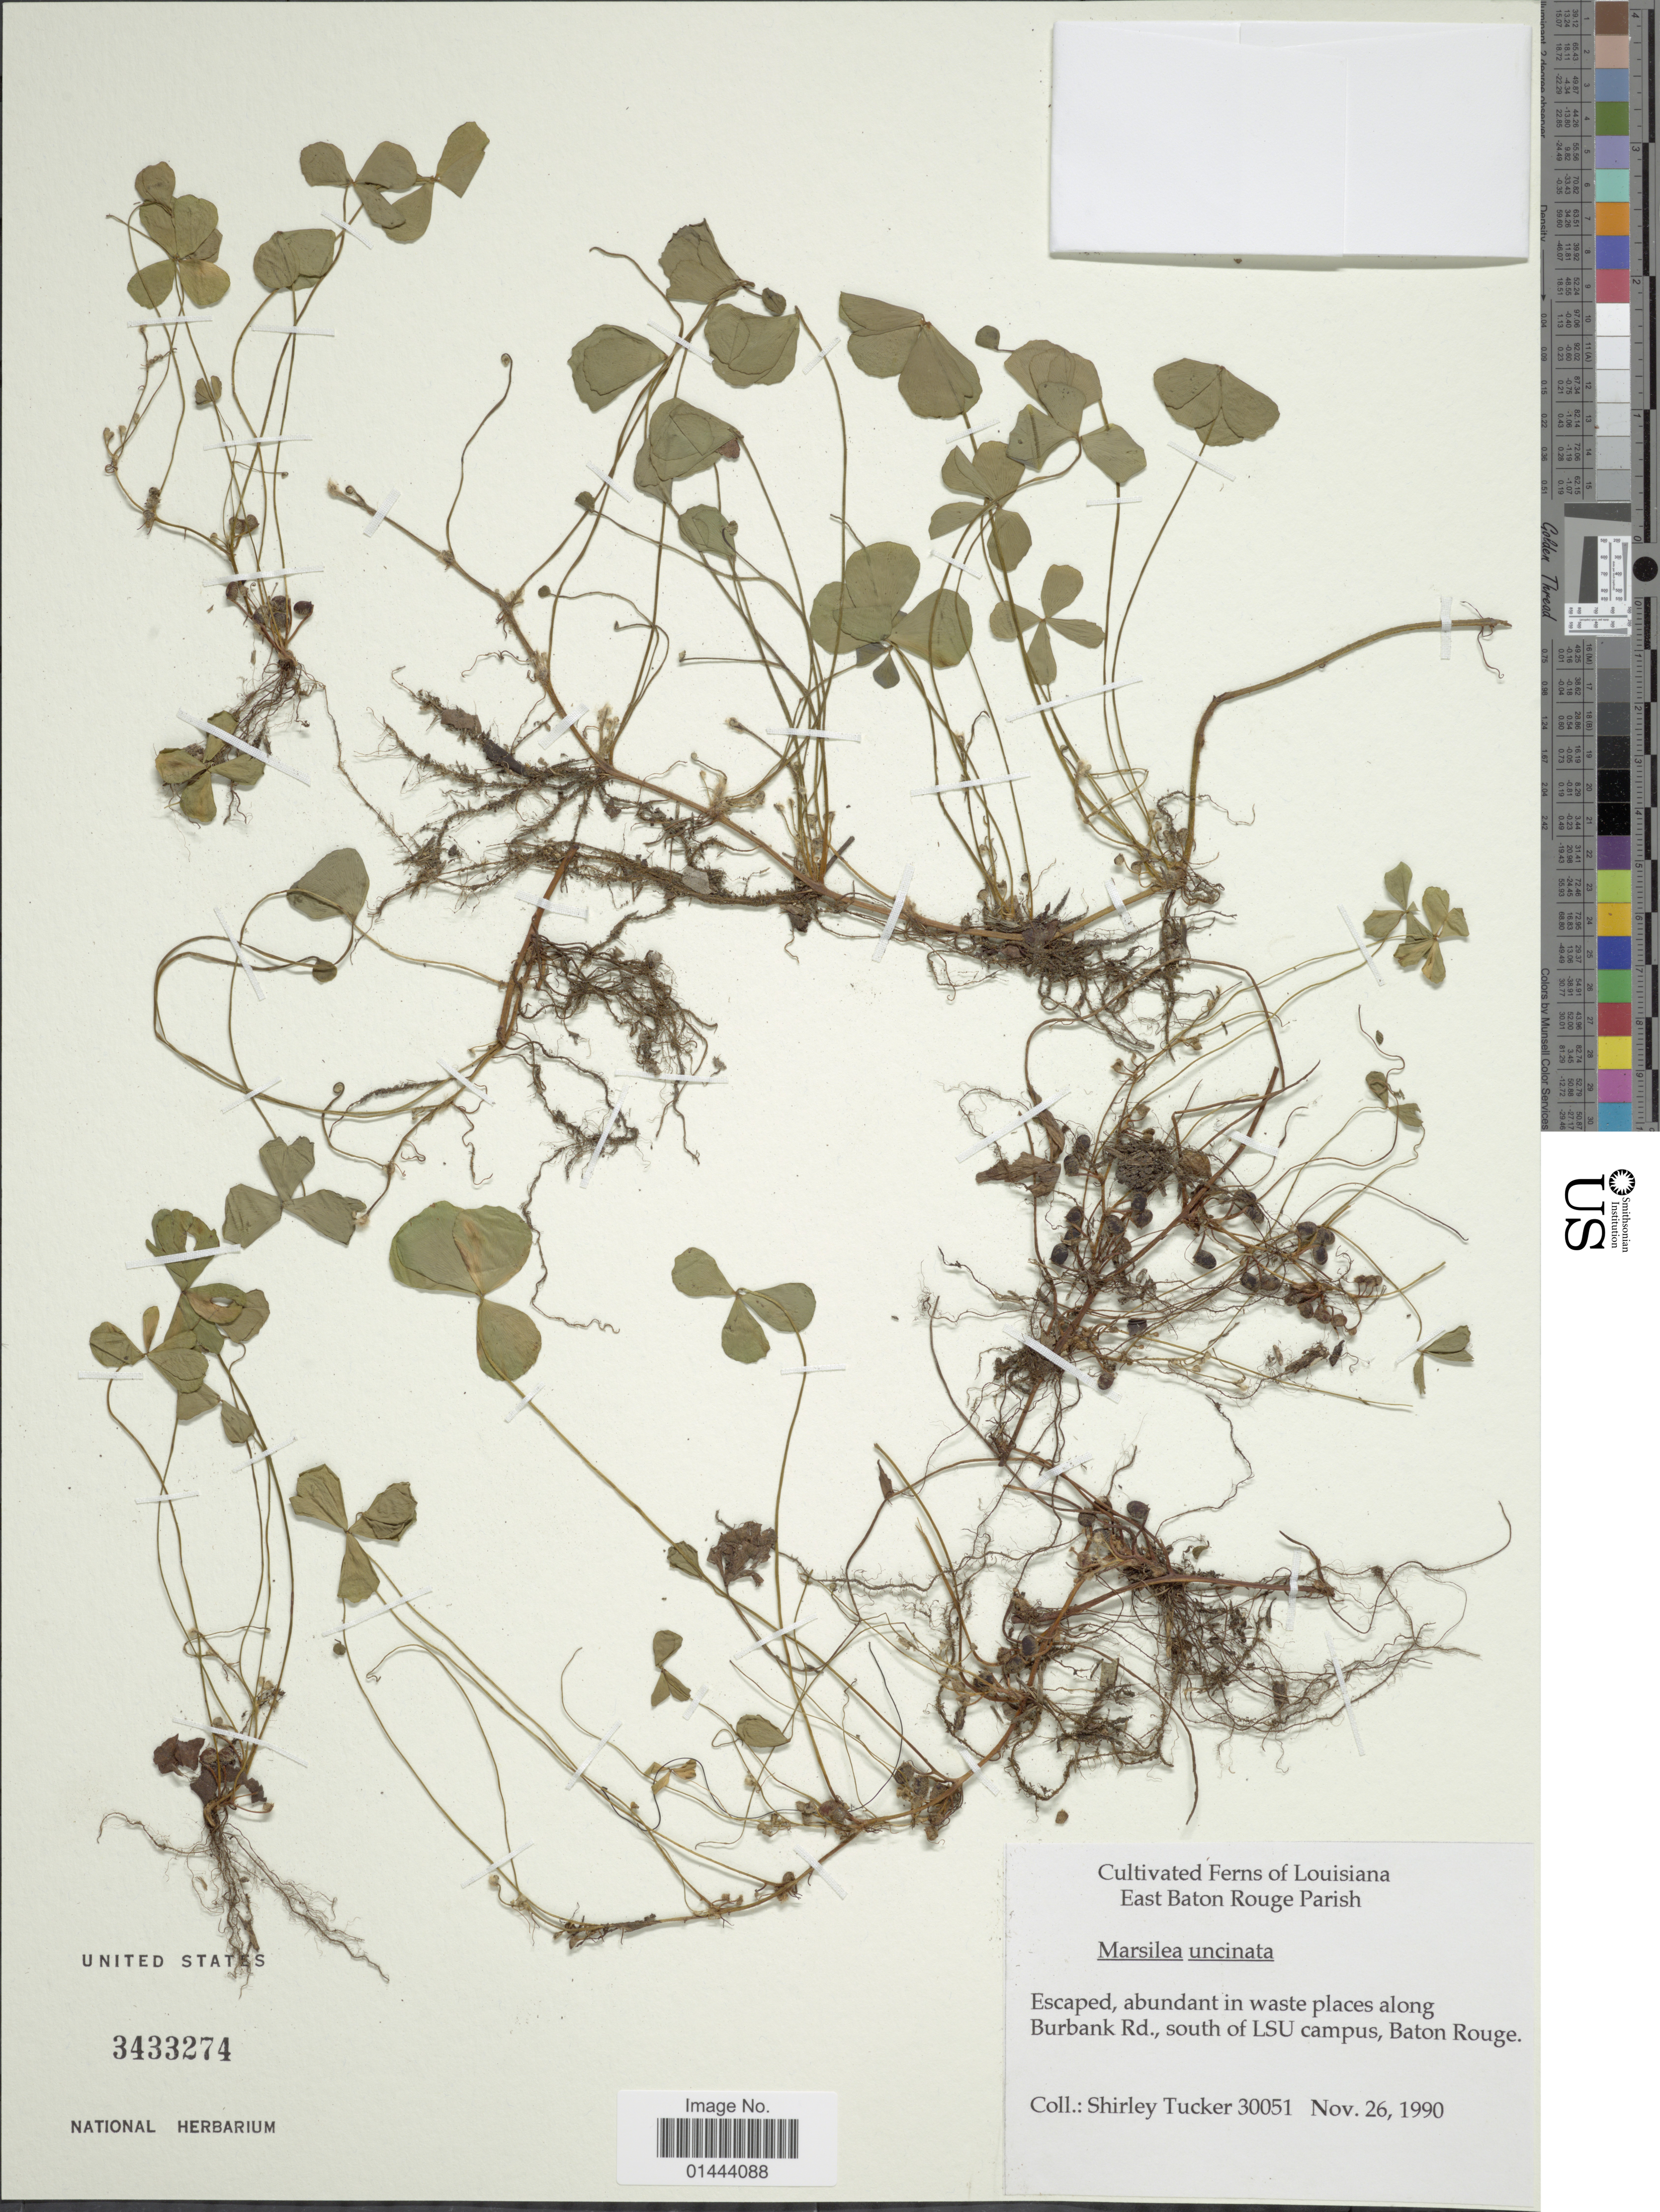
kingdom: Plantae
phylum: Tracheophyta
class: Polypodiopsida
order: Salviniales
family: Marsileaceae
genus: Marsilea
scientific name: Marsilea vestita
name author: Hook. & Grev.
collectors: S. C. Tucker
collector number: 30051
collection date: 1990-11-26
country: United States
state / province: Louisiana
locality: Ferns of Luisiana, East Baton Rouge Parish, escaped, abundant in waste places along Burbank Rd., south of LSU campus, Baton Rouge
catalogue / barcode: US 3433274